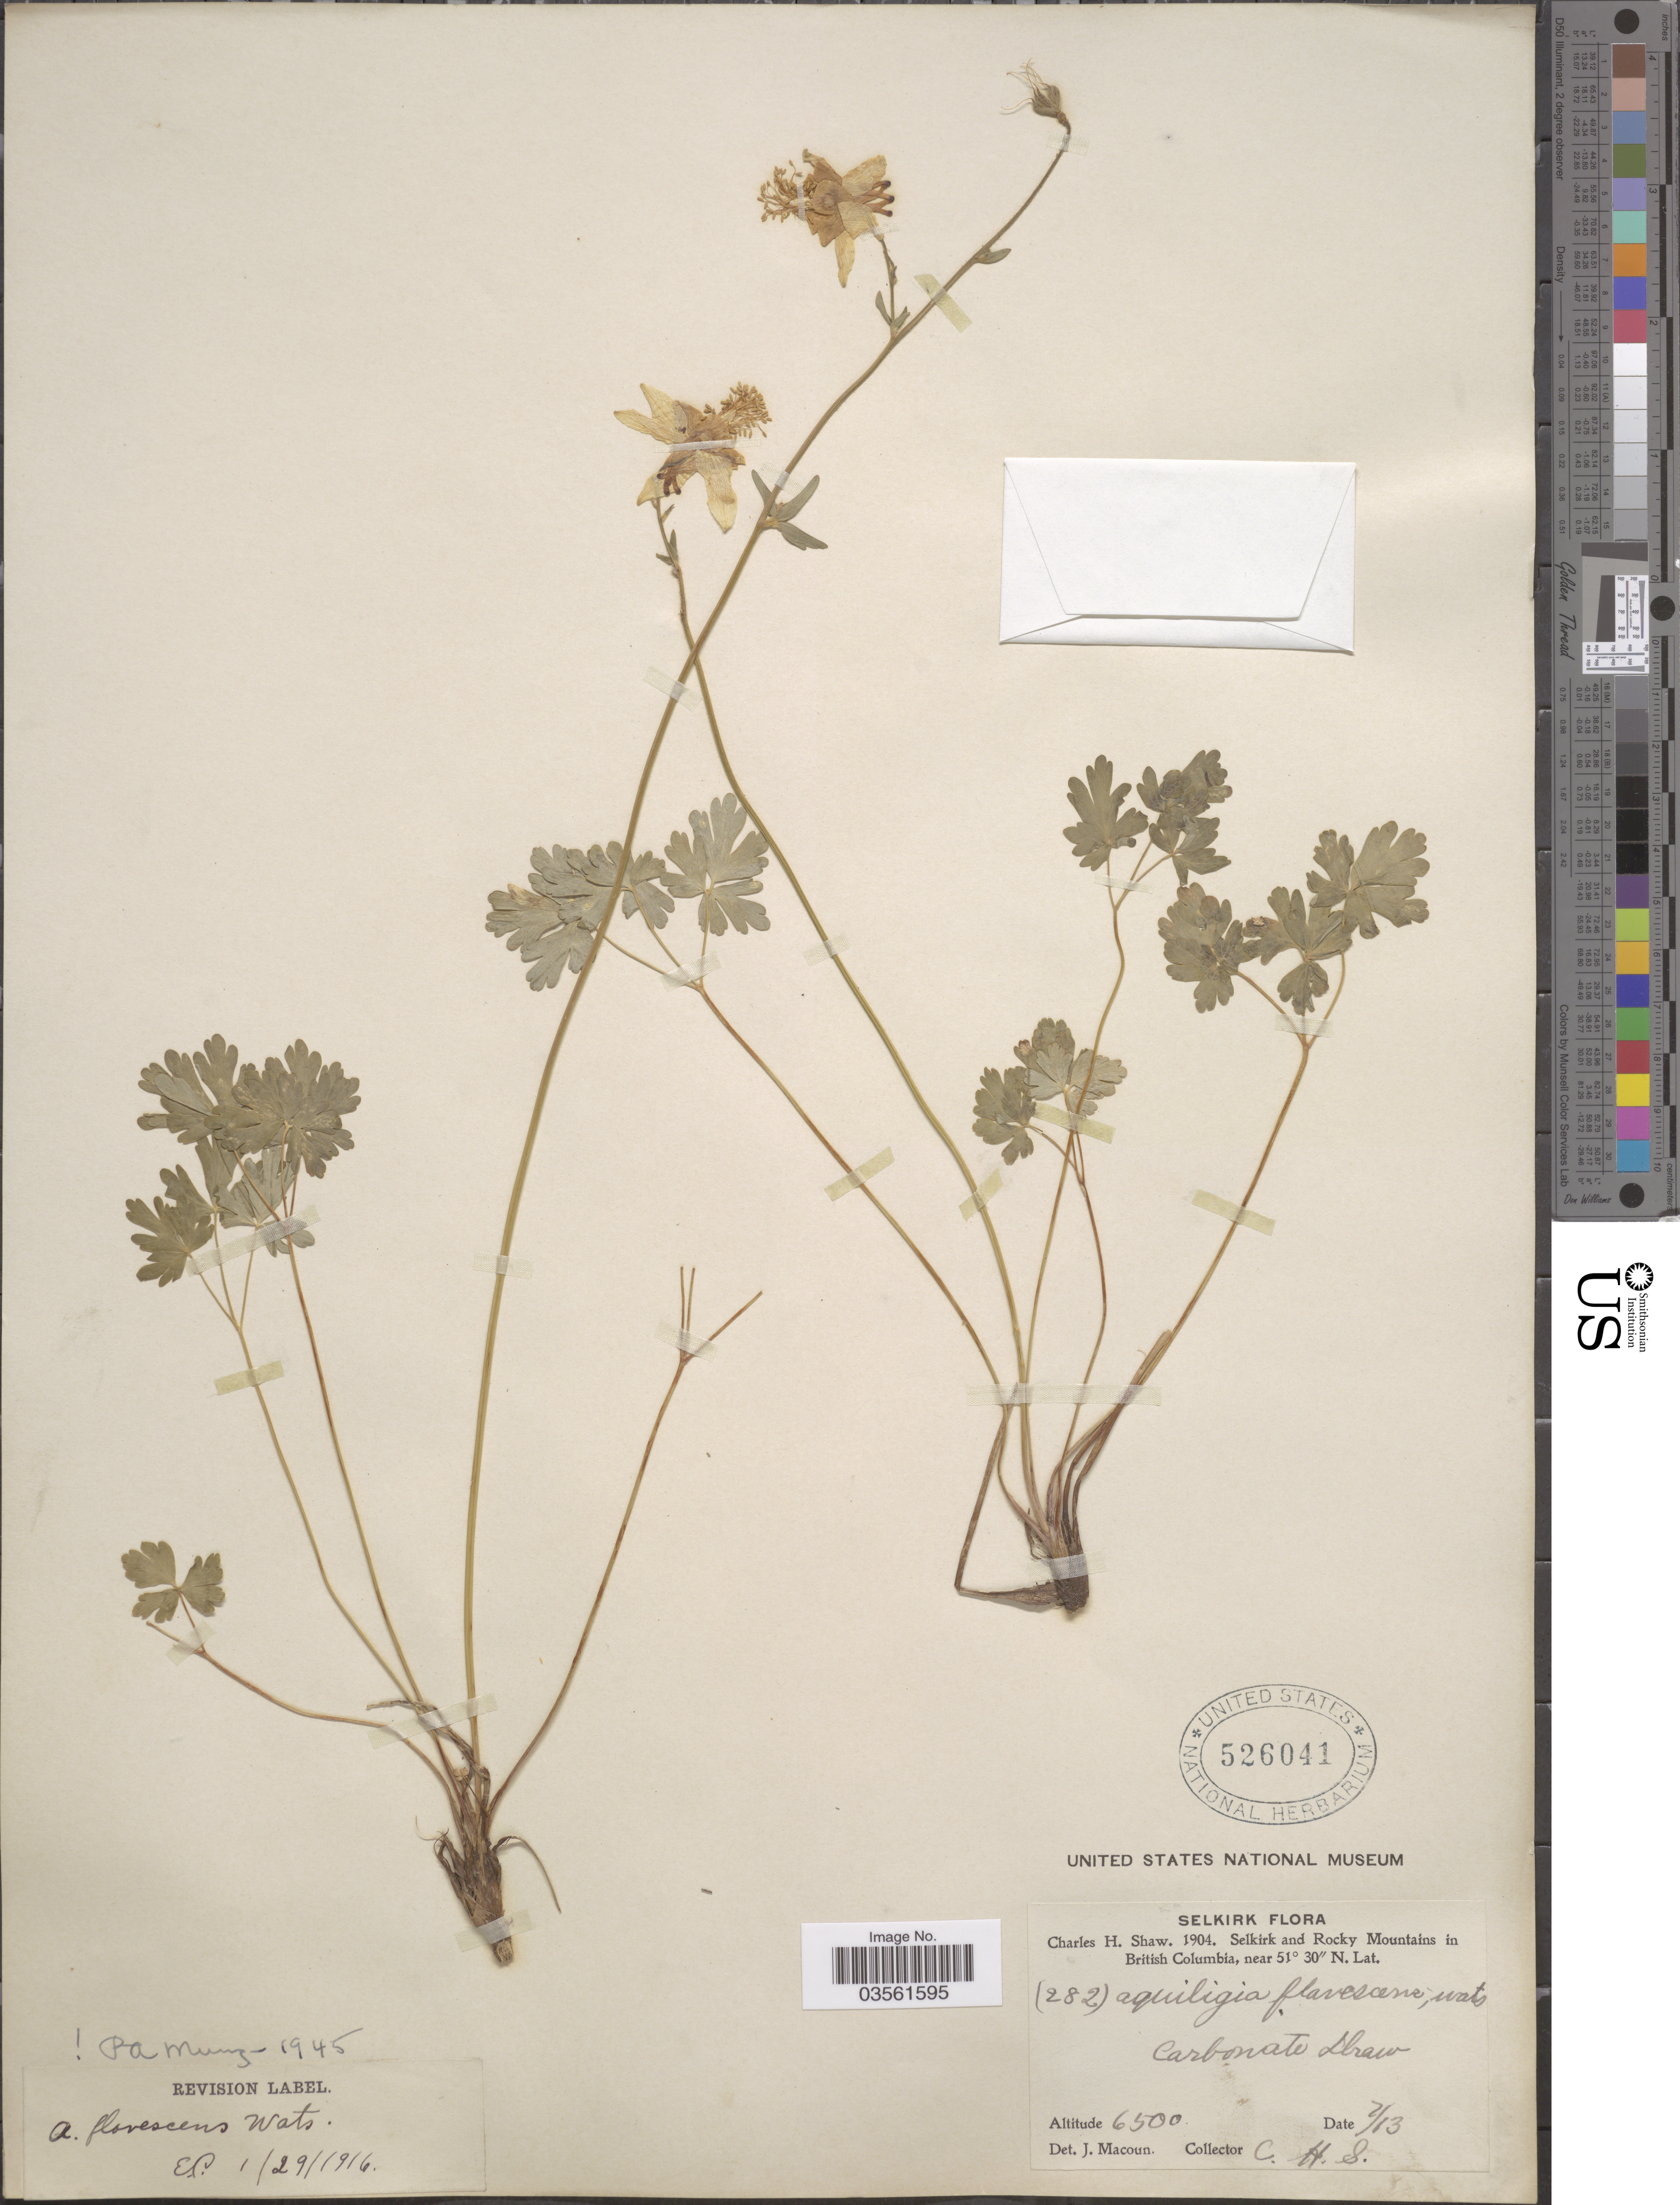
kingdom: Plantae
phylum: Tracheophyta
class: Magnoliopsida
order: Ranunculales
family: Ranunculaceae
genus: Aquilegia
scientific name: Aquilegia flavescens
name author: S. Watson in C. King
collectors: C. H. Shaw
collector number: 282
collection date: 1904-02-13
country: Canada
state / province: British Columbia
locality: Selkirk. Selkirk and Rocky Mountains in British Columbia. Carbonate Draw.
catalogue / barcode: US 526041